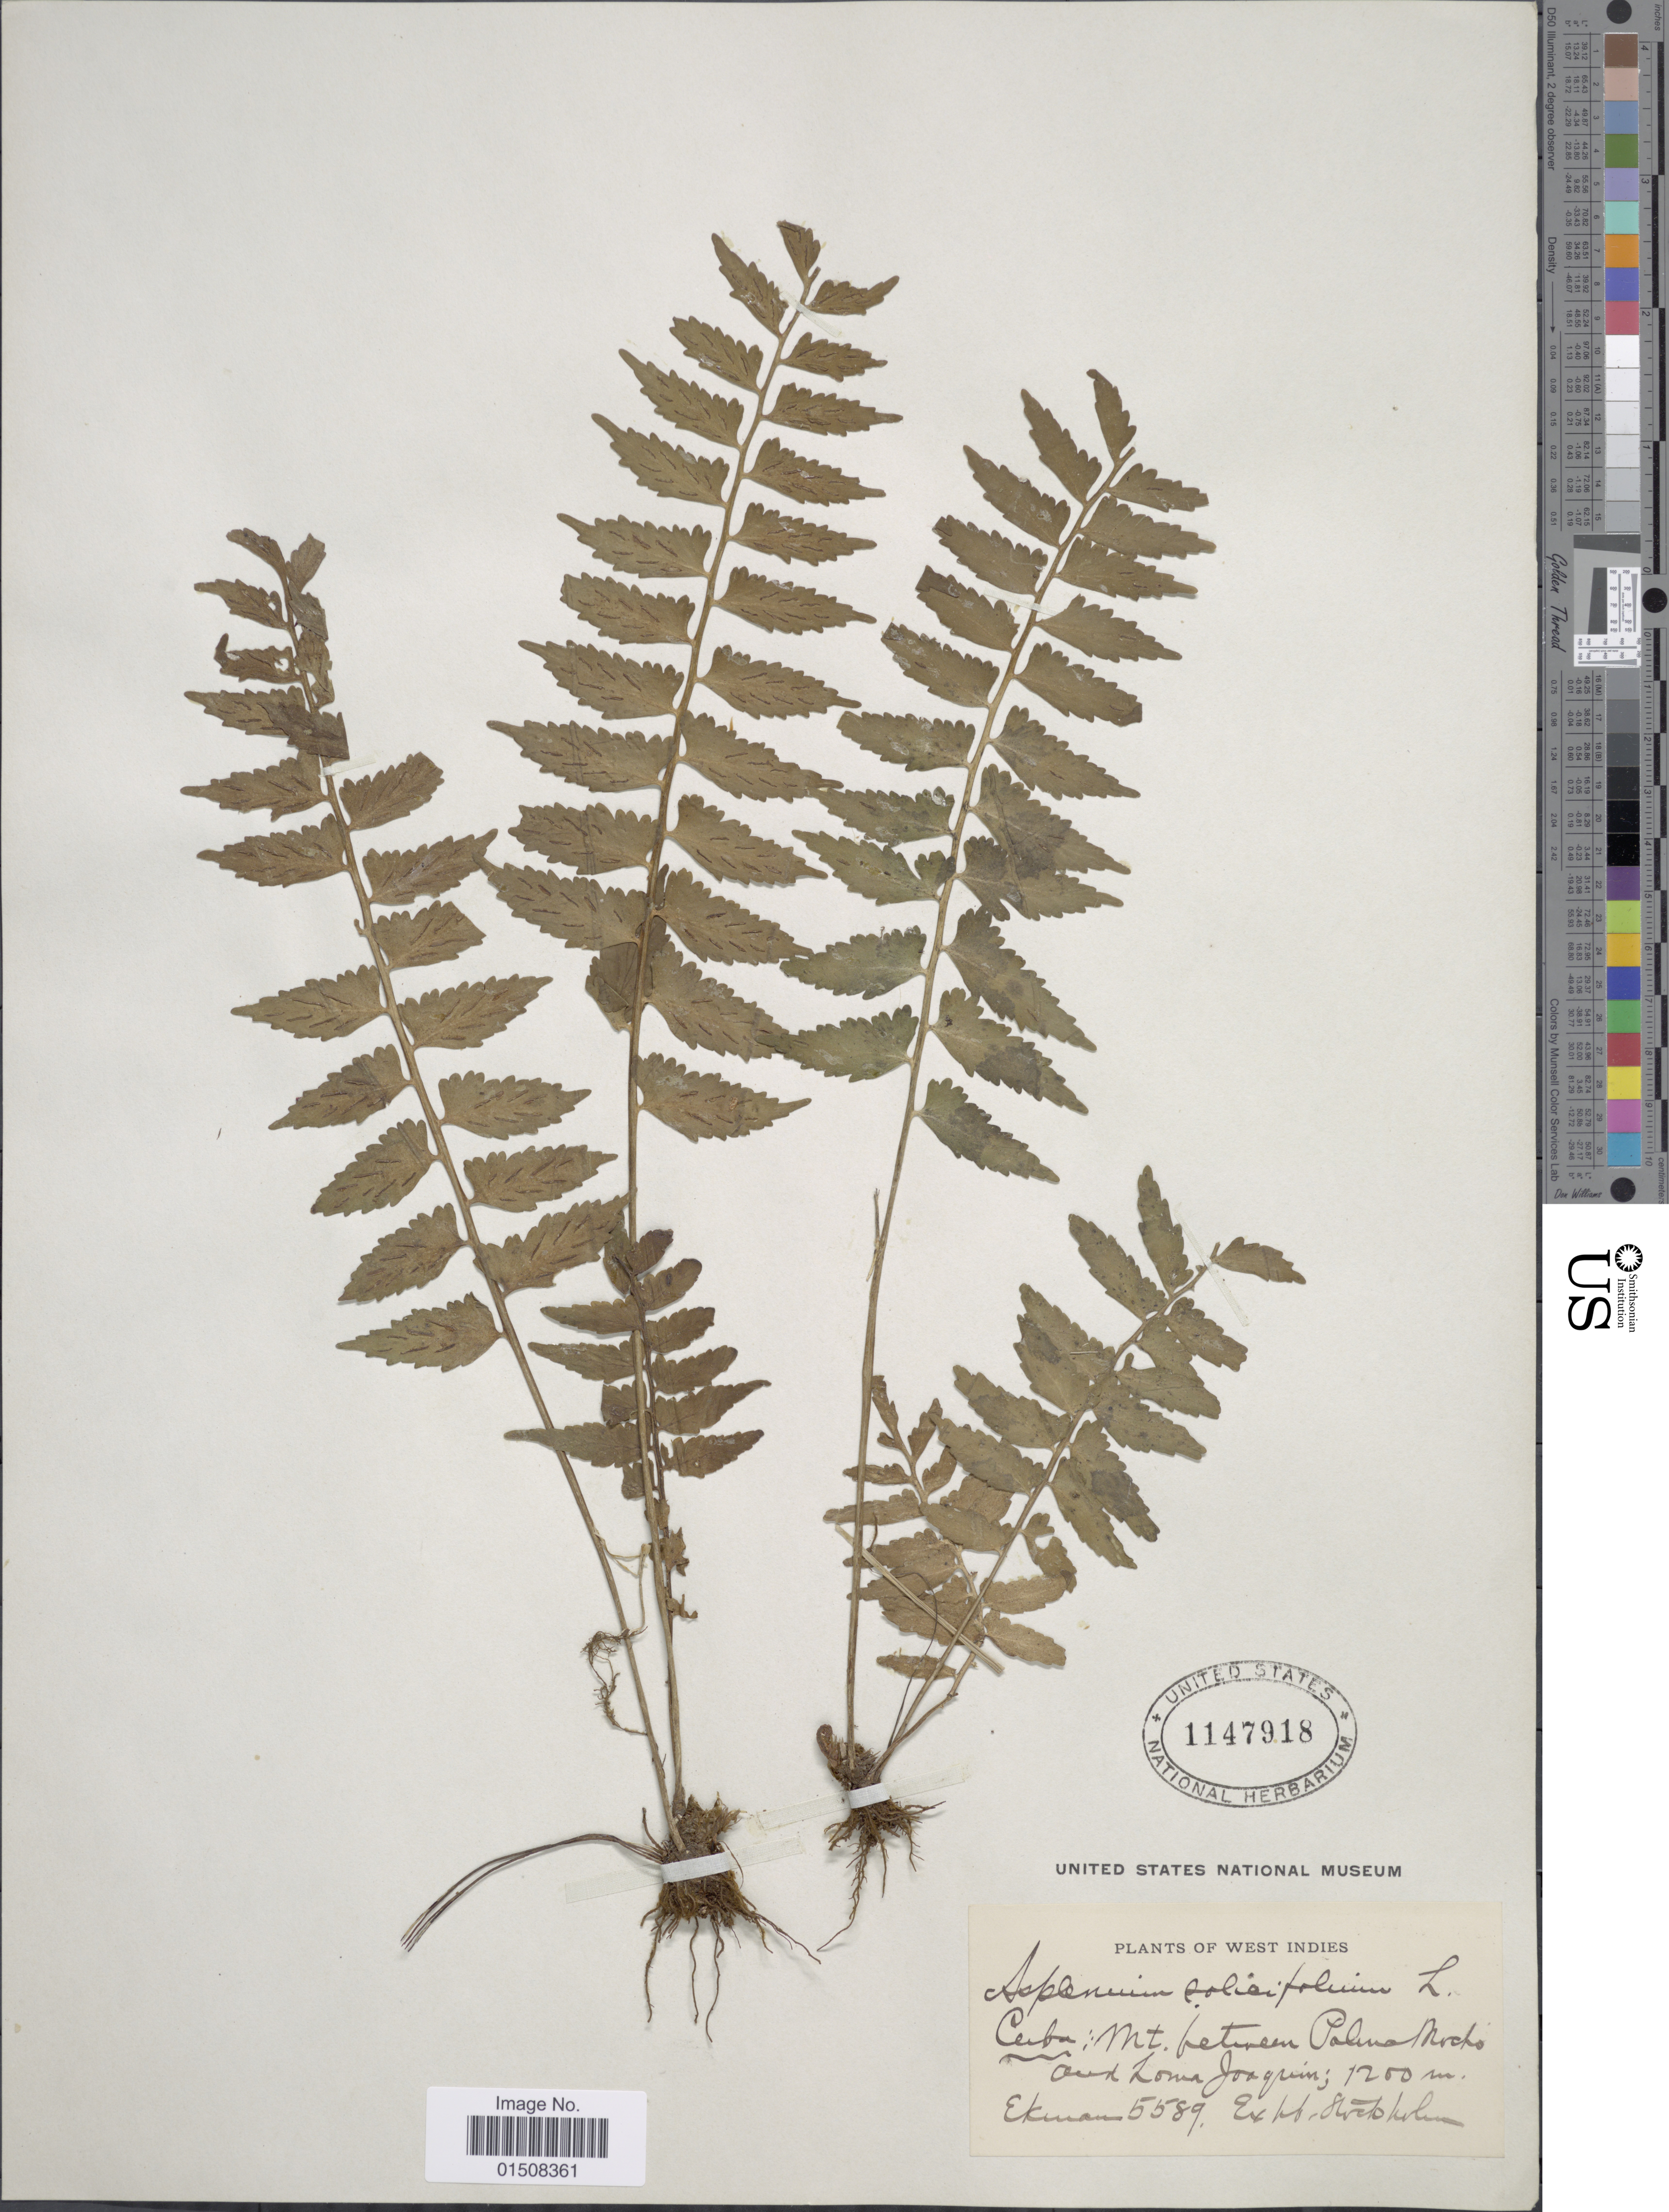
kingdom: Plantae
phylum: Tracheophyta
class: Polypodiopsida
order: Polypodiales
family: Aspleniaceae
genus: Asplenium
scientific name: Asplenium auriculatum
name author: Sw.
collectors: -. Ekman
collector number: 5589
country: Cuba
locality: Mt. between Palma Mocha and Loma Joaquin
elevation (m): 1200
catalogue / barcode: US 1147918